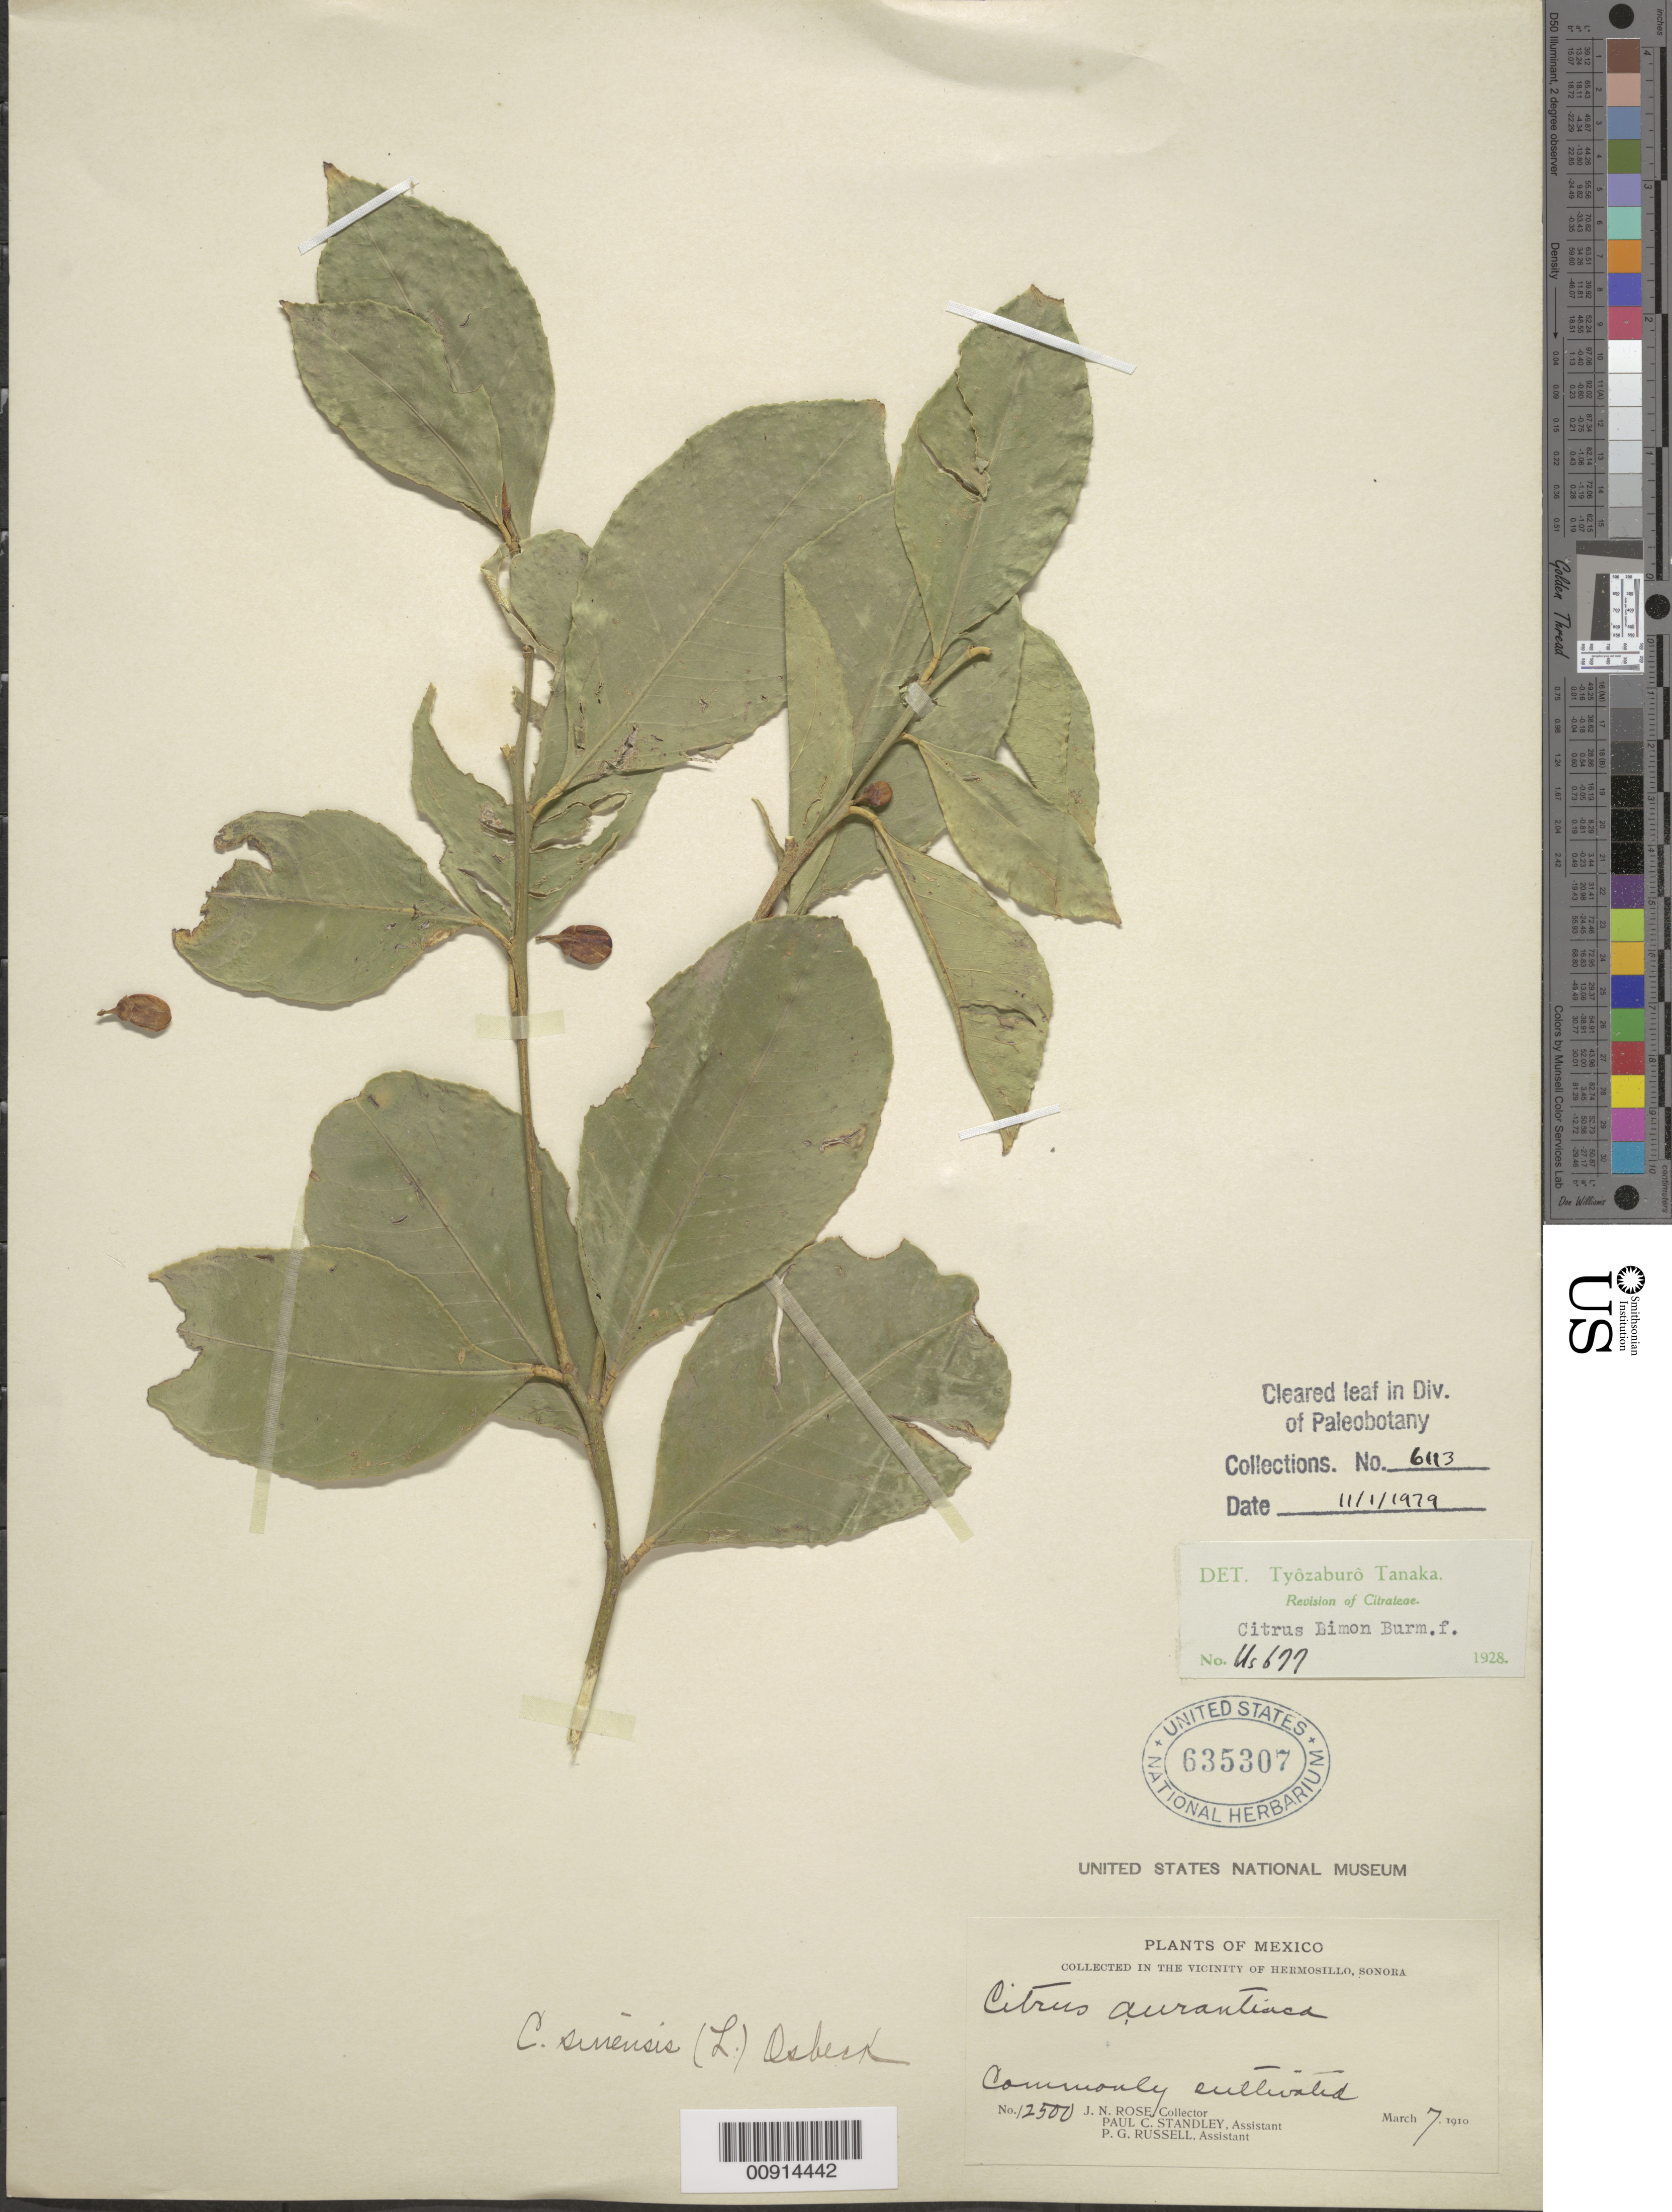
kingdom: Plantae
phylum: Tracheophyta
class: Magnoliopsida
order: Sapindales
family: Rutaceae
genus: Citrus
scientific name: Citrus x limon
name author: (L.) Osbeck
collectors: J. N. Rose, P. C. Standley & P. G. Russell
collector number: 12500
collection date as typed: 07 Mar 1910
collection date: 1910-03-07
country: Mexico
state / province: Sonora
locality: In the Vicinity of Hermosillo, Sonora.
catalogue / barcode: US 635307